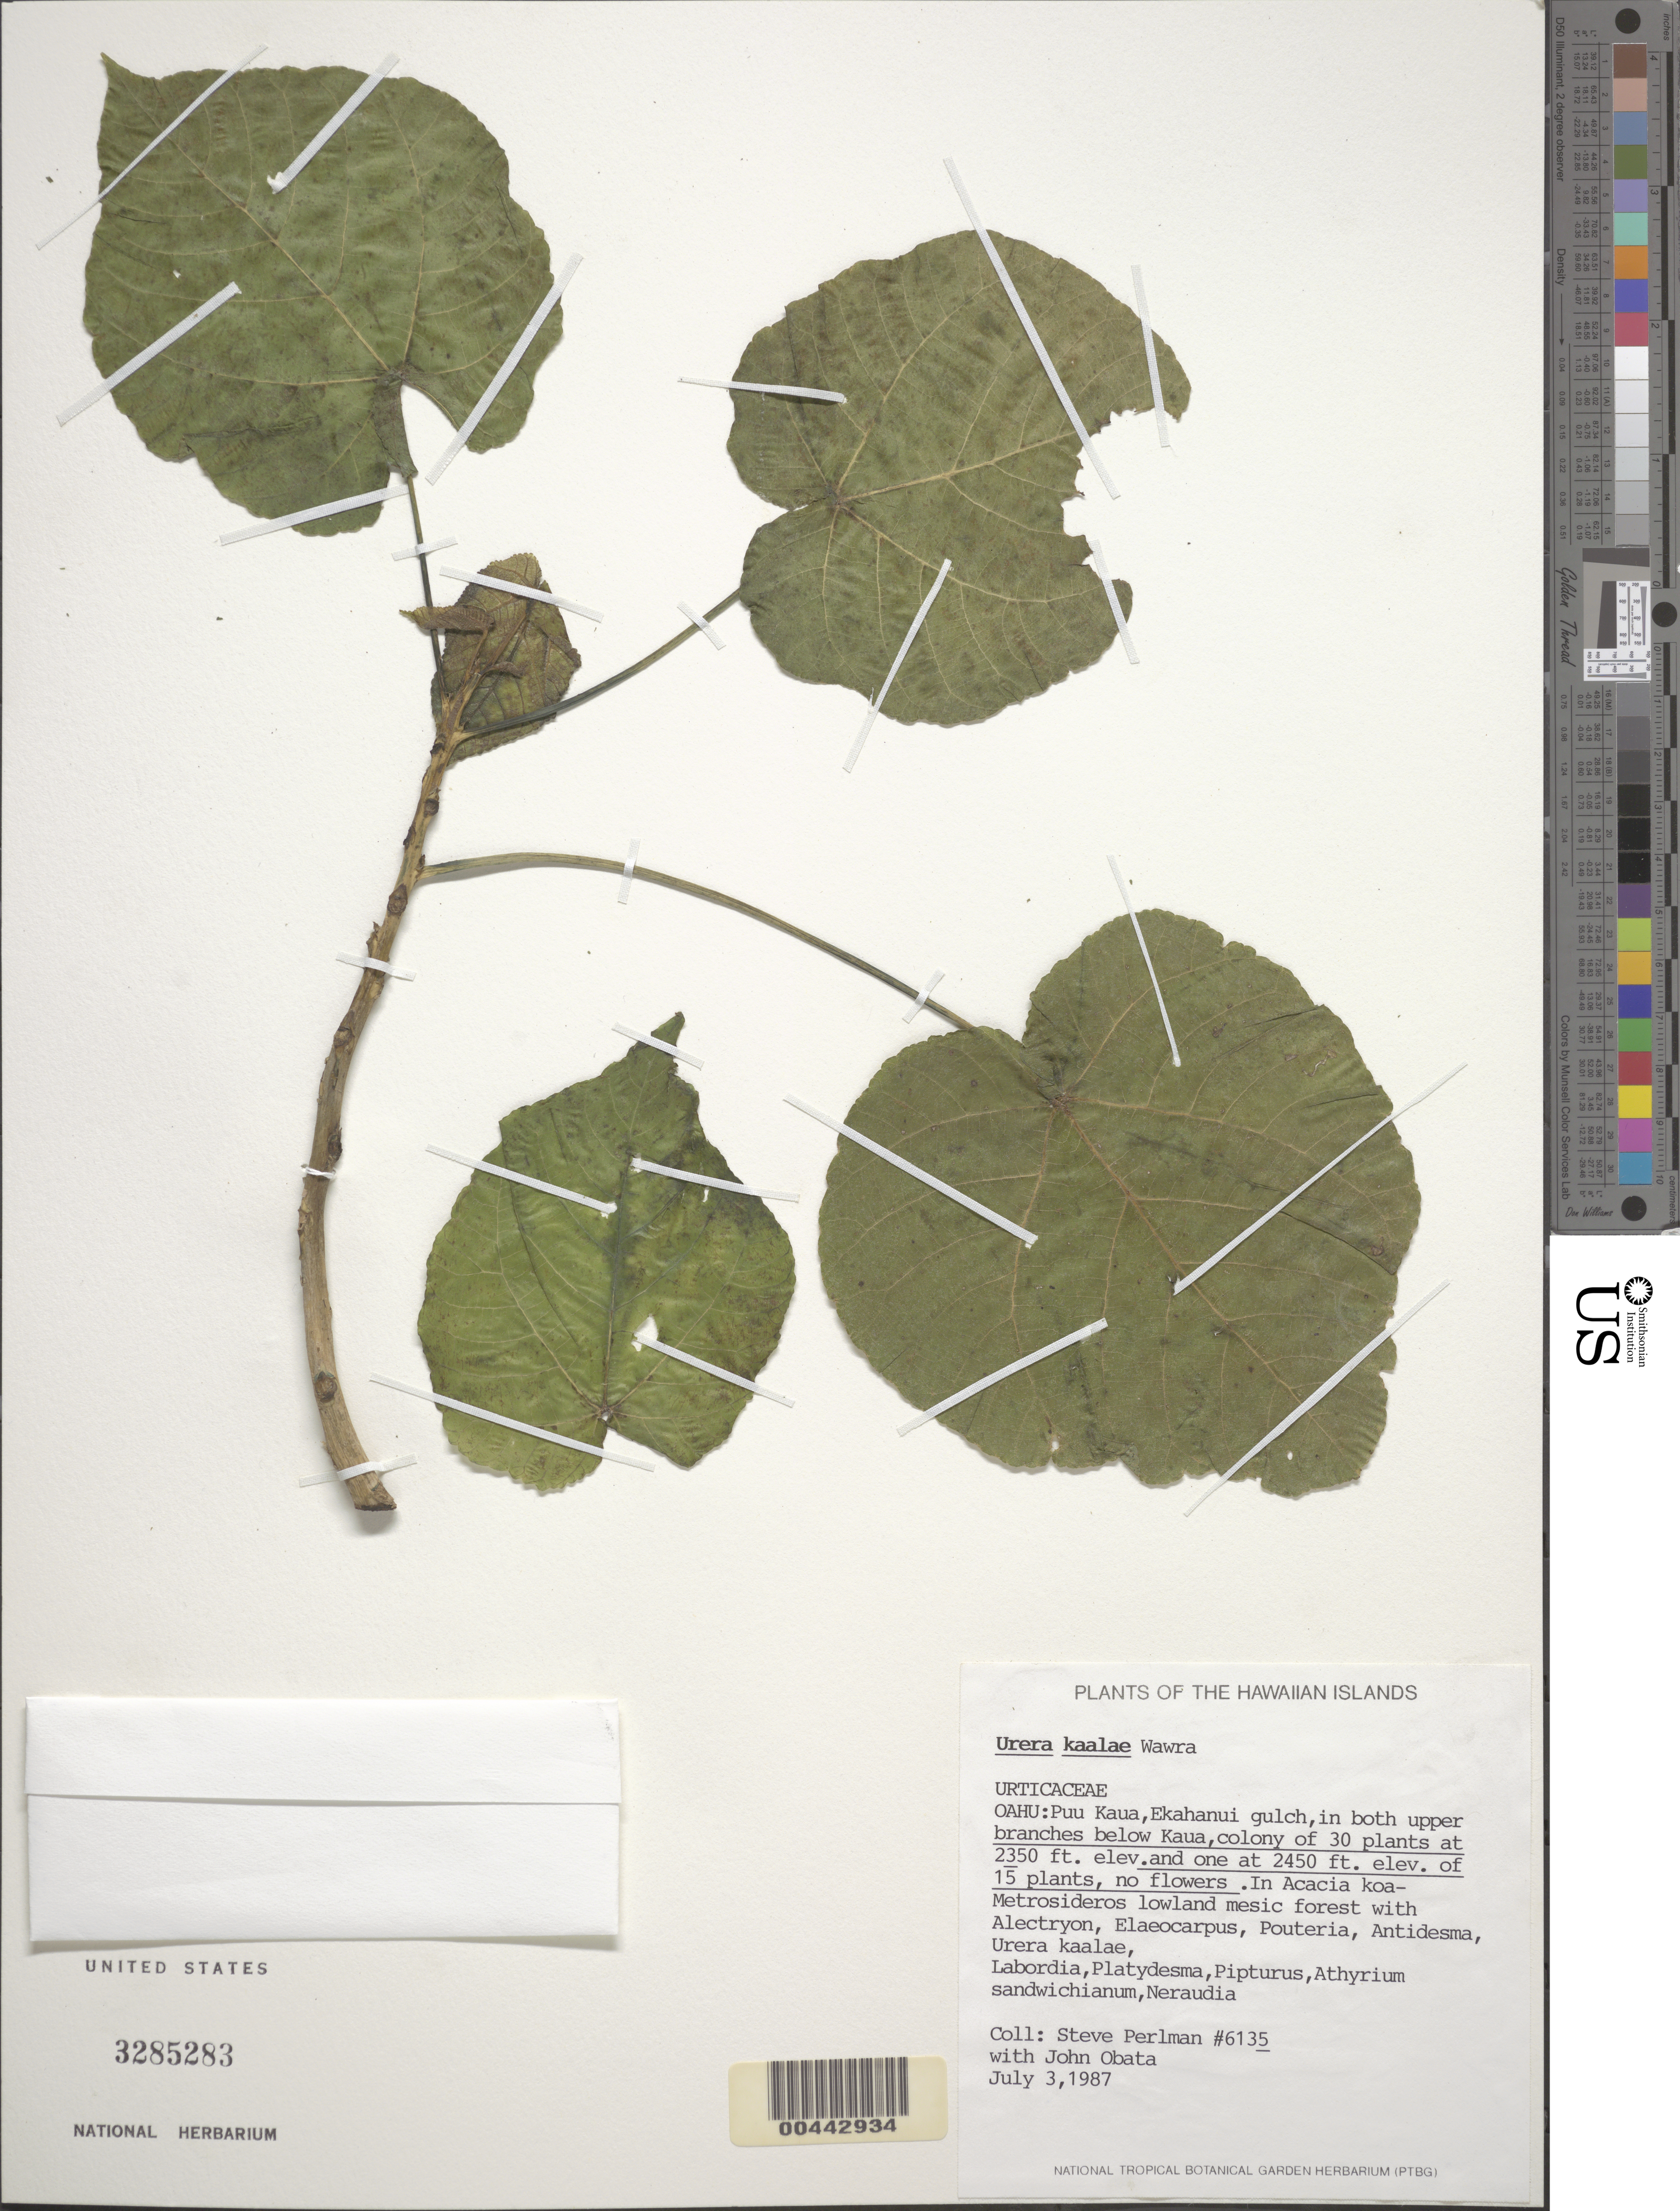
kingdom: Plantae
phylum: Tracheophyta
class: Magnoliopsida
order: Rosales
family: Urticaceae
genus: Urera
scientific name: Urera kaalae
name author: Wawra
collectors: S. P. Perlman & J. Obata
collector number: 6135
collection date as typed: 3 Jul 1987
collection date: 1987-07-03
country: United States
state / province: Hawaii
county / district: Honolulu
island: Oahu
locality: Puu Kaua, Ekahanui gulch, in both upper branches below Kaua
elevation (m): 716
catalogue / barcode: US 3285283